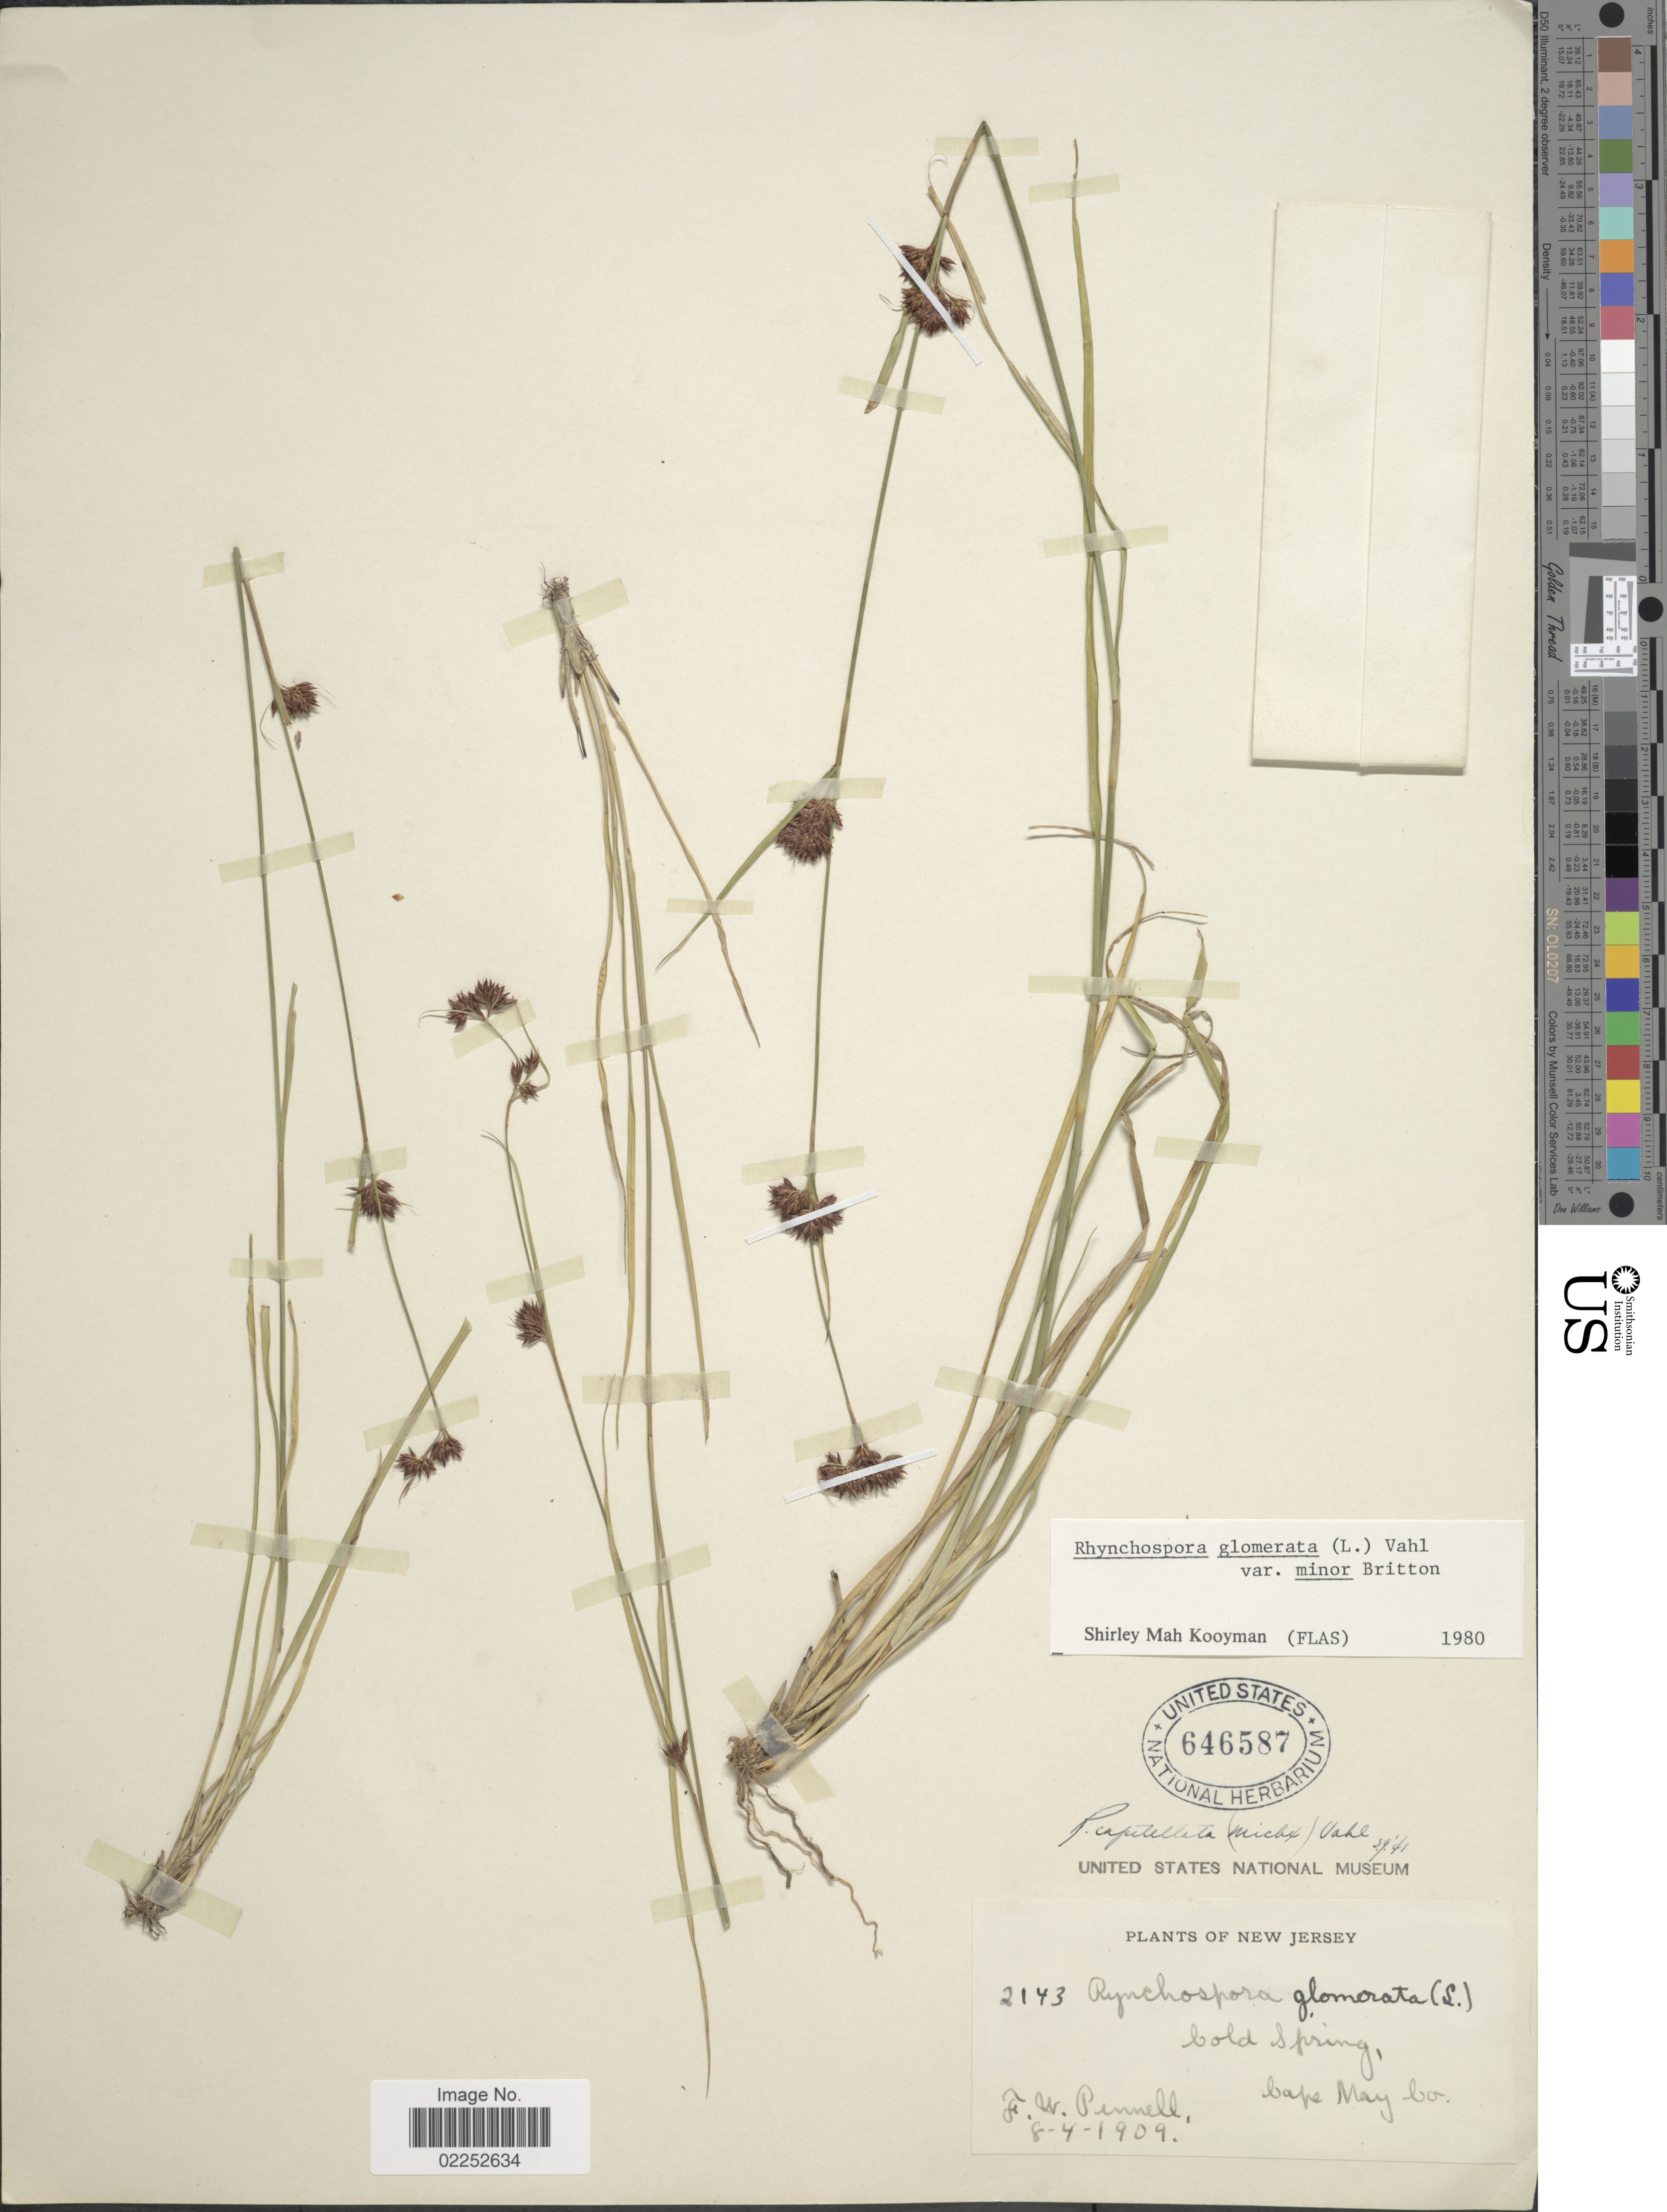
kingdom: Plantae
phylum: Tracheophyta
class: Liliopsida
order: Poales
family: Cyperaceae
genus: Rhynchospora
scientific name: Rhynchospora capitellata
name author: (Michx.) Vahl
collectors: F. W. Pennell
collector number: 2143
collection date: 1909-08-04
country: United States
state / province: New Jersey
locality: Cold Spring, Cape May Co.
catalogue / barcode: US 646587